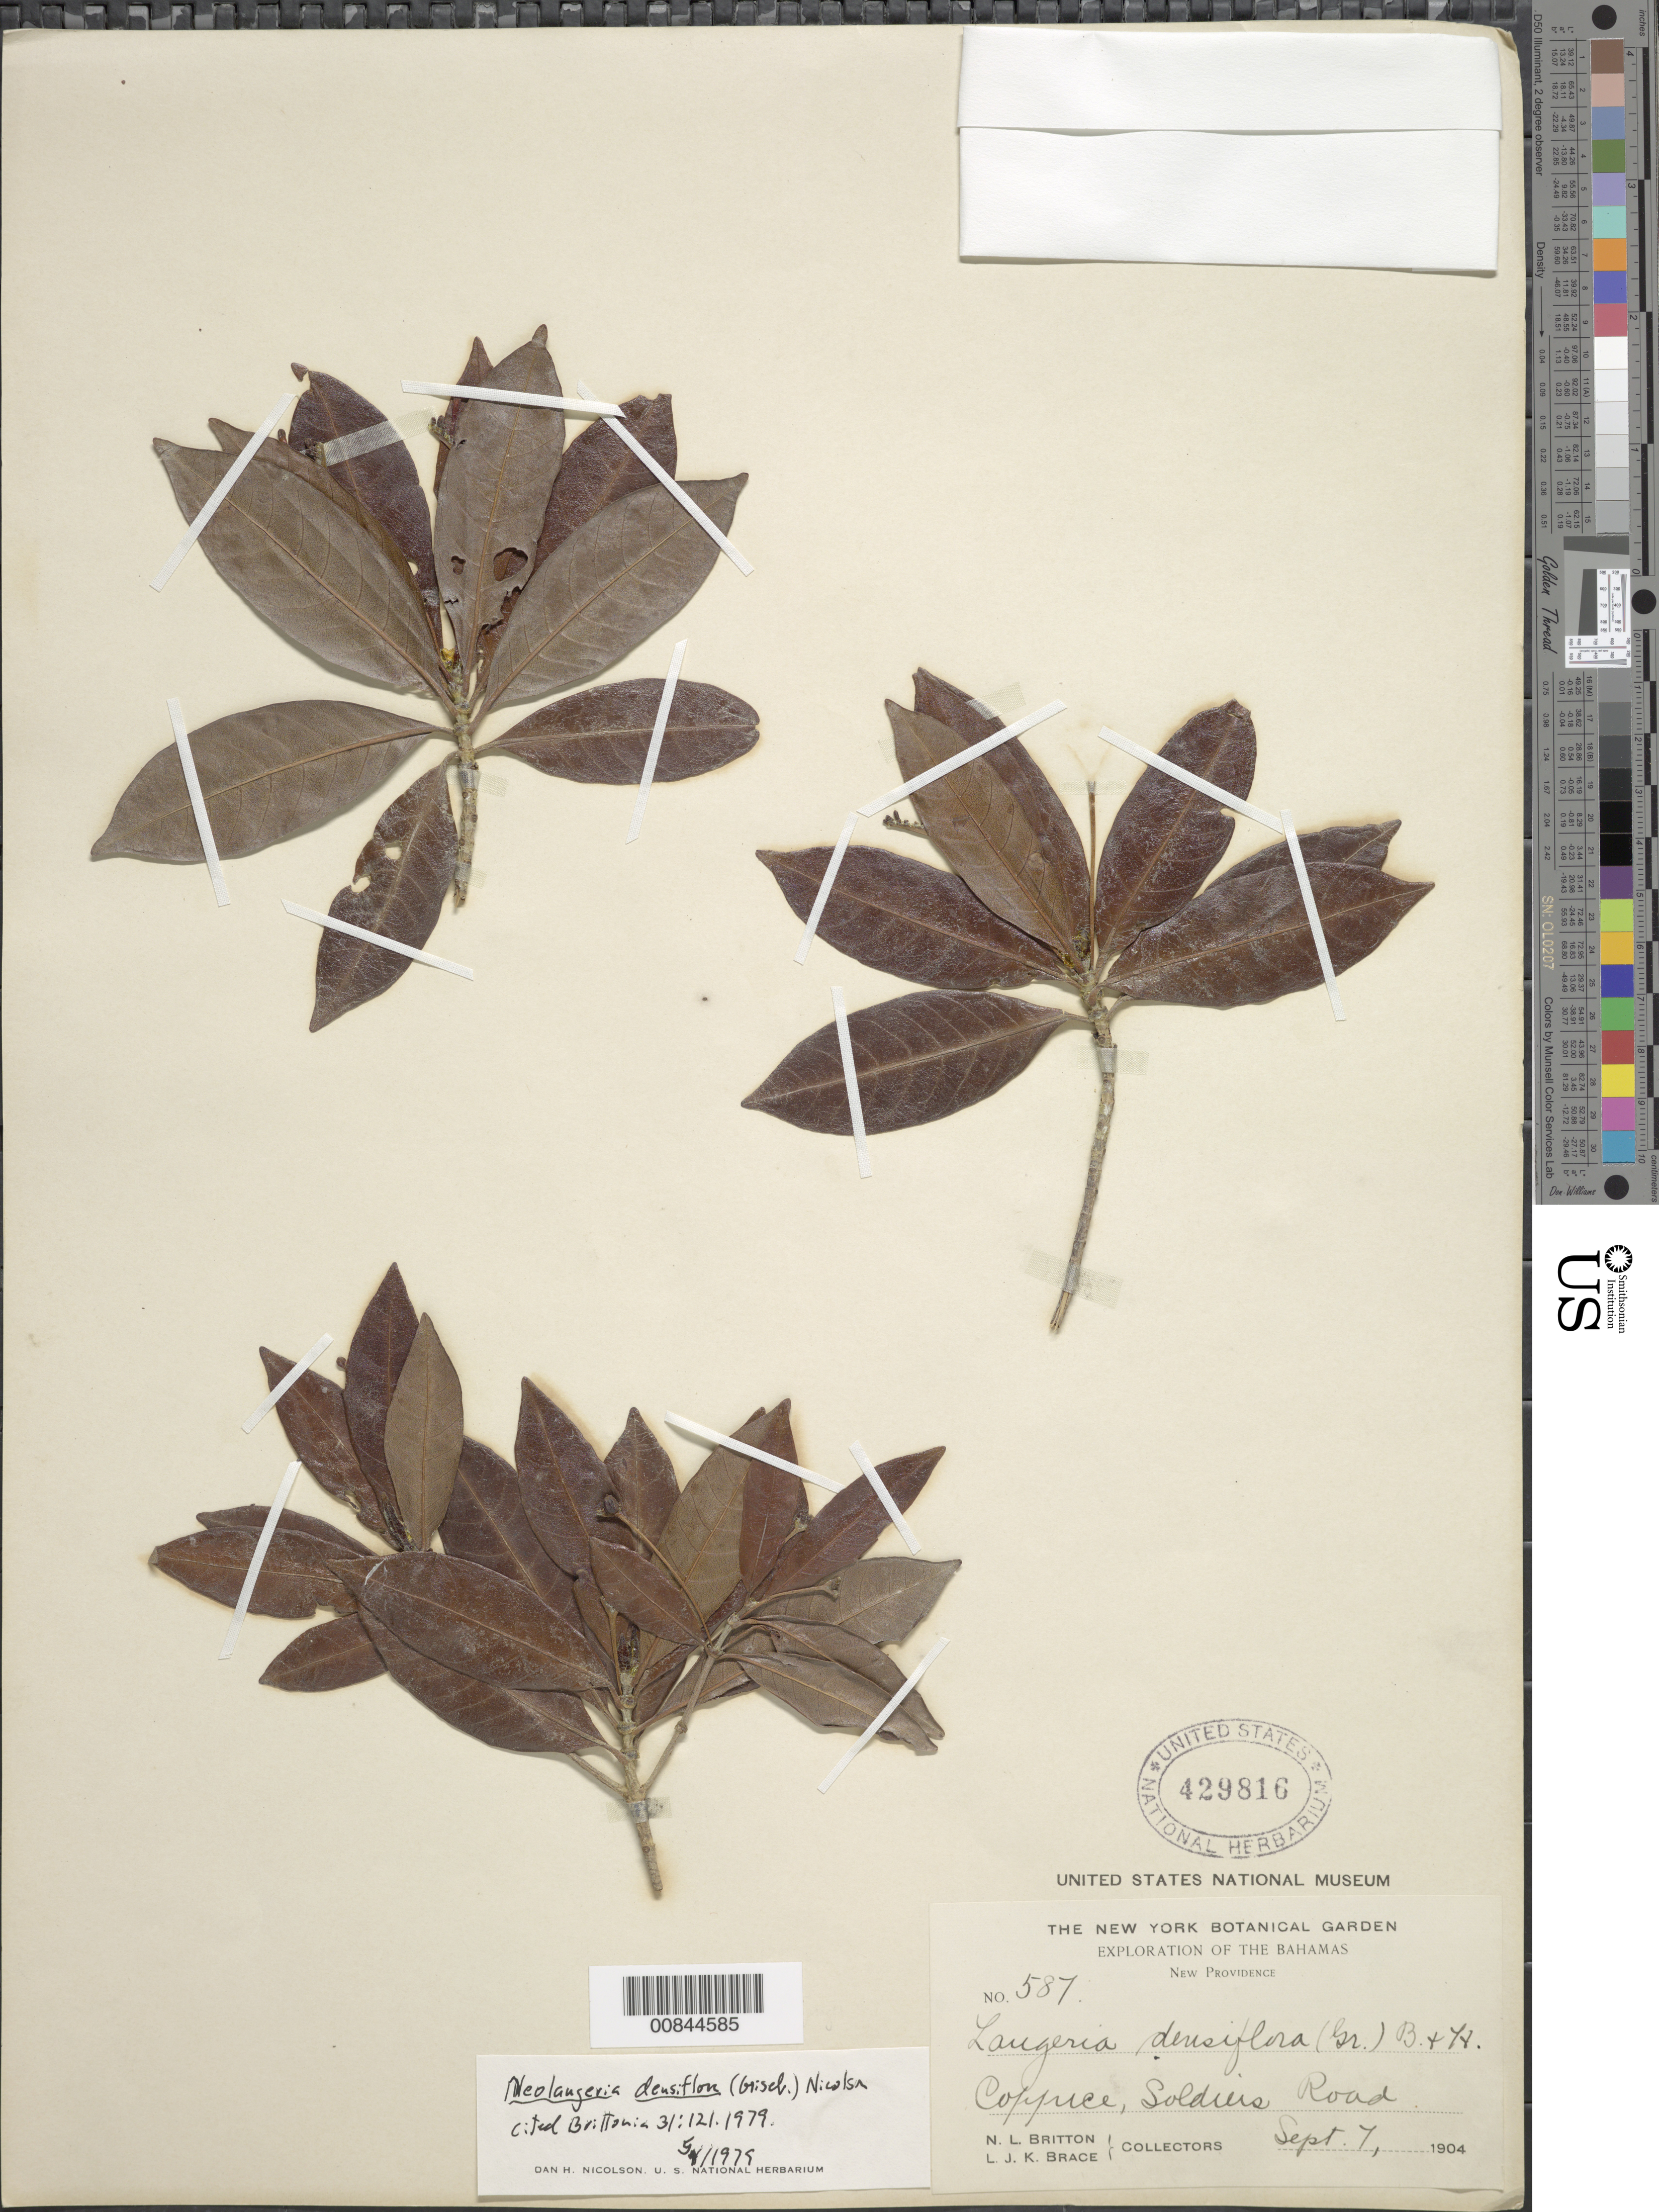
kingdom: Plantae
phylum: Tracheophyta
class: Magnoliopsida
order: Gentianales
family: Rubiaceae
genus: Stenostomum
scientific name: Stenostomum densiflorum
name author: C. Wright ex Griseb.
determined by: Nicolson, Dan H.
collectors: N. Britton & L. J. K. Brace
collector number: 587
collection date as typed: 07 Sep 1904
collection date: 1904-09-07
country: Bahamas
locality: New Providence. Soldiers Road.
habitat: Coppice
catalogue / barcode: US 429816